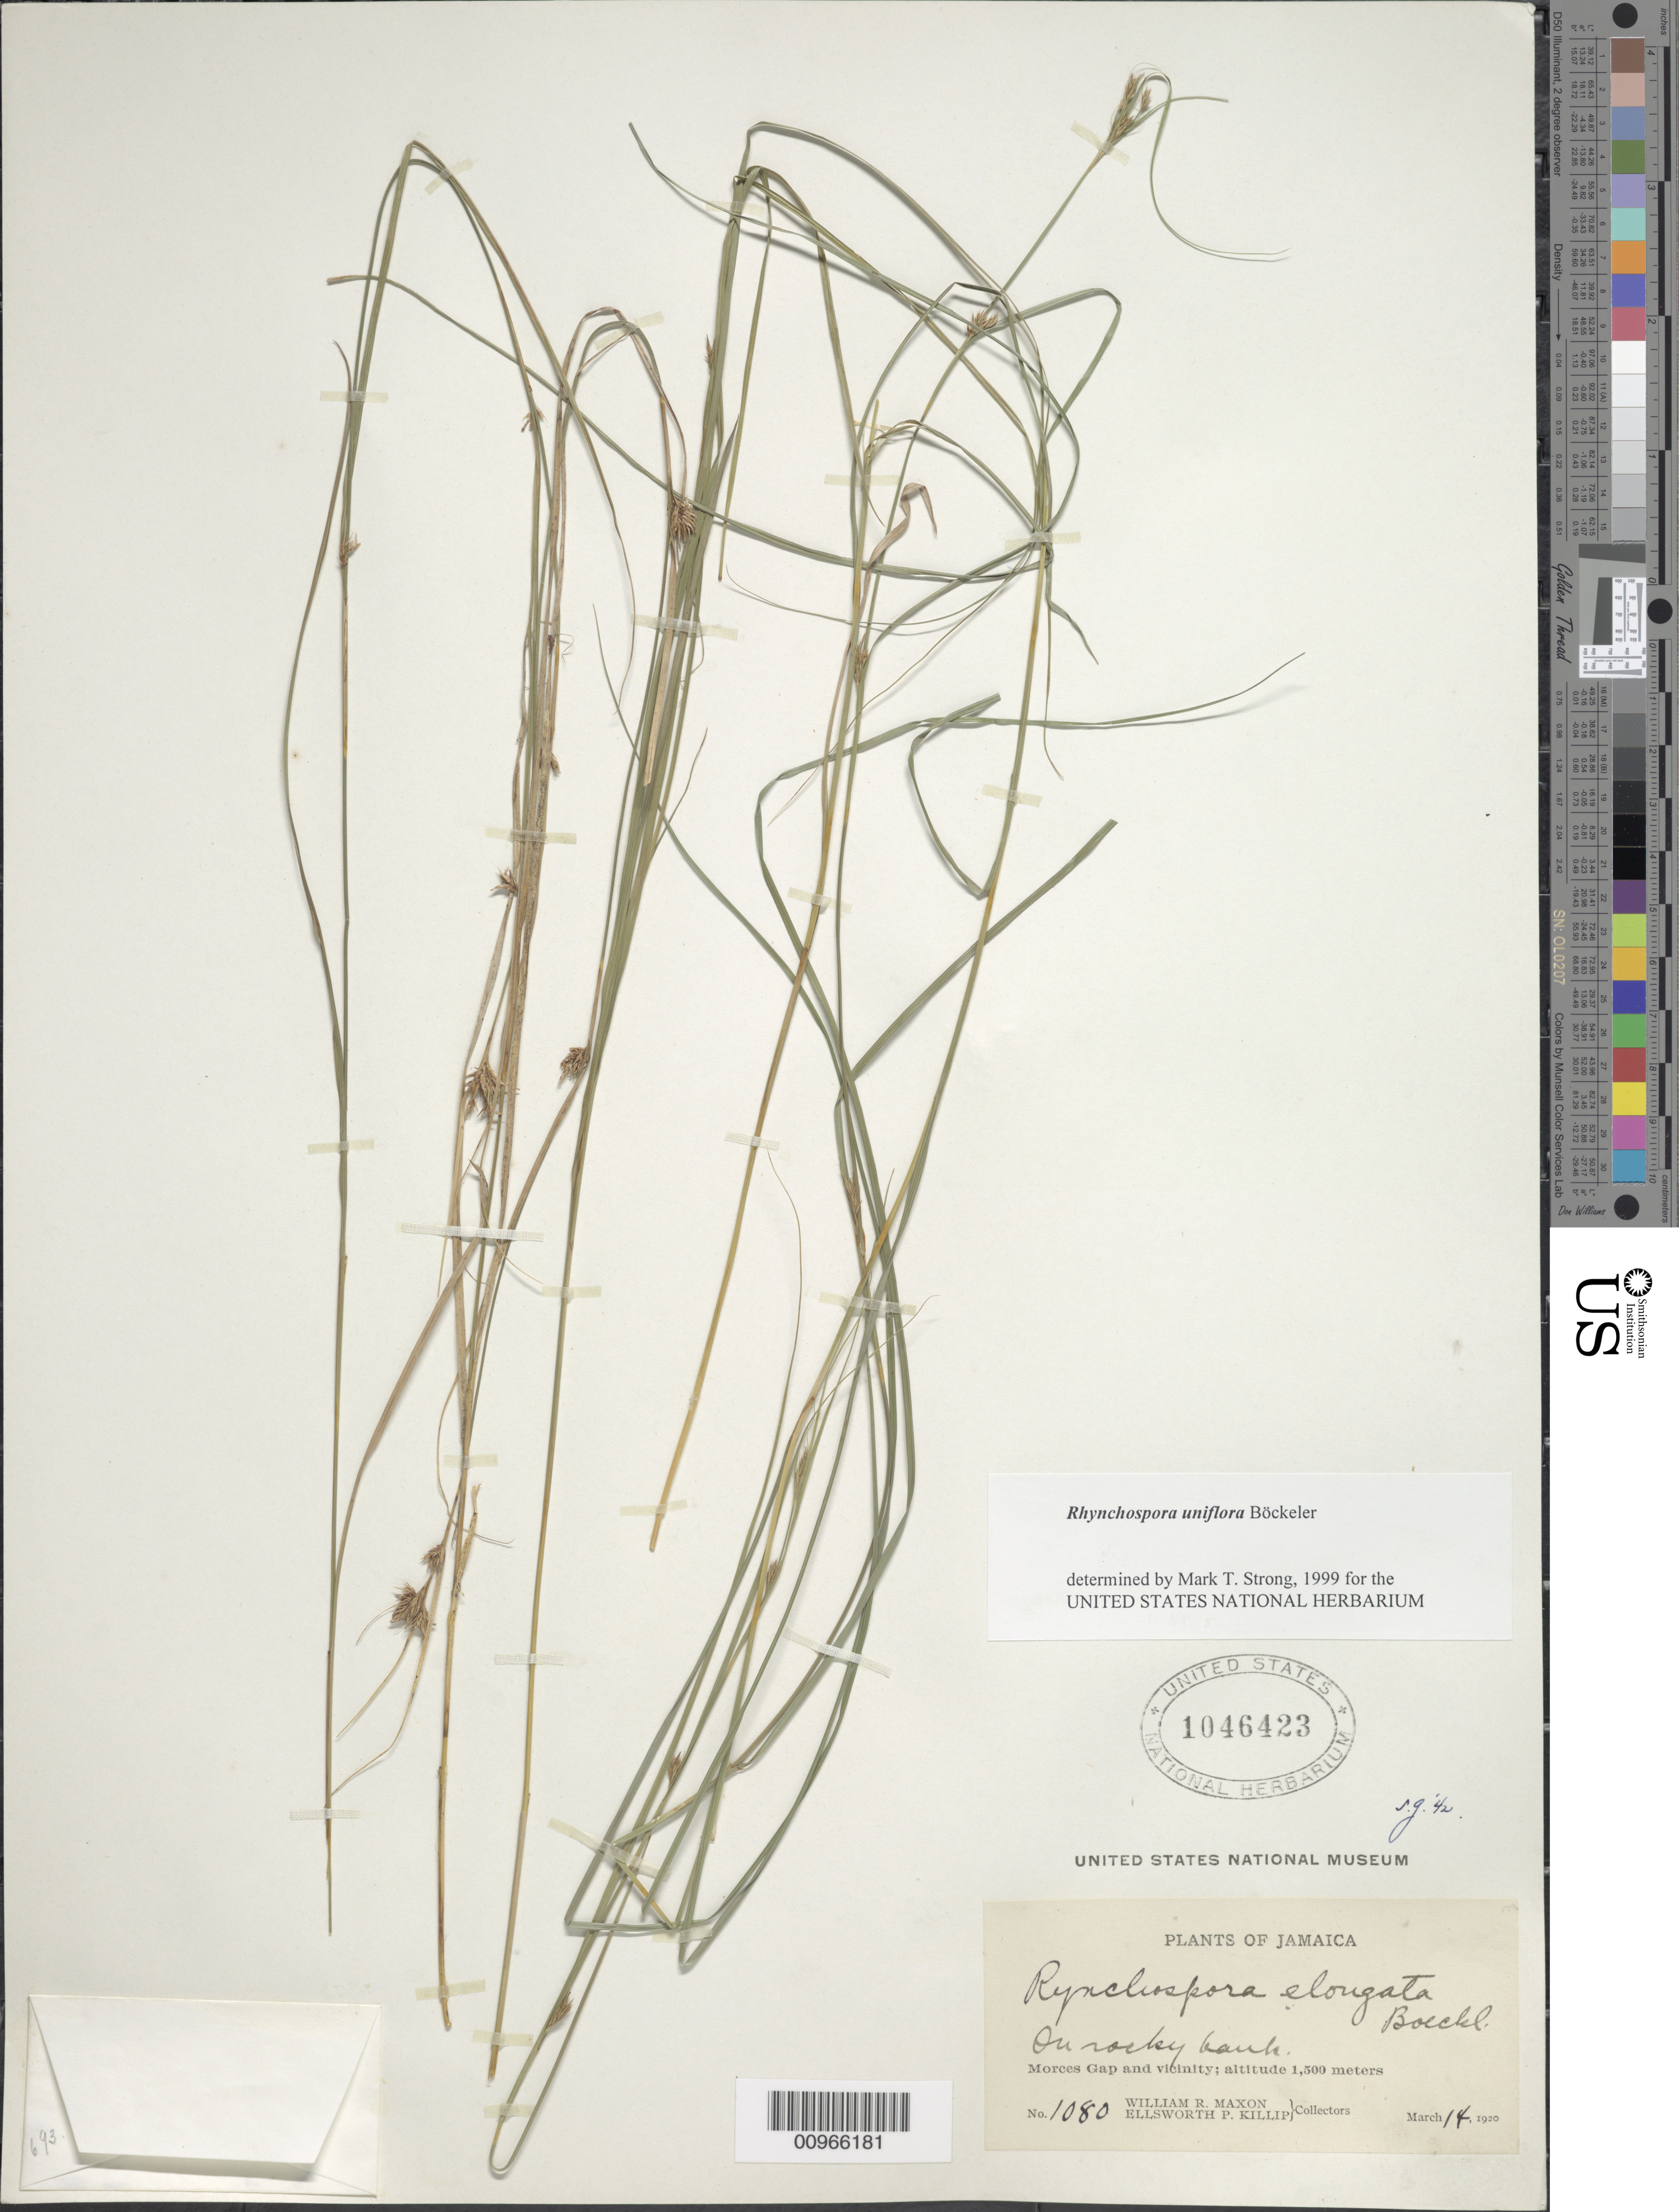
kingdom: Plantae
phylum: Tracheophyta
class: Liliopsida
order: Poales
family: Cyperaceae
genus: Rhynchospora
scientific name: Rhynchospora uniflora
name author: Boeckeler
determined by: Strong, M. T., (US), Smithsonian Institution - National Museum of Natural History (UNITED STATES)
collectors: W. R. Maxon & E. P. Killip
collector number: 1080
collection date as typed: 14 Mar 1920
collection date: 1920-03-14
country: Jamaica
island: Jamaica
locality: Morces Gap and vicinity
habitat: On rocky bank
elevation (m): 1500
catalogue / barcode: US 1046423